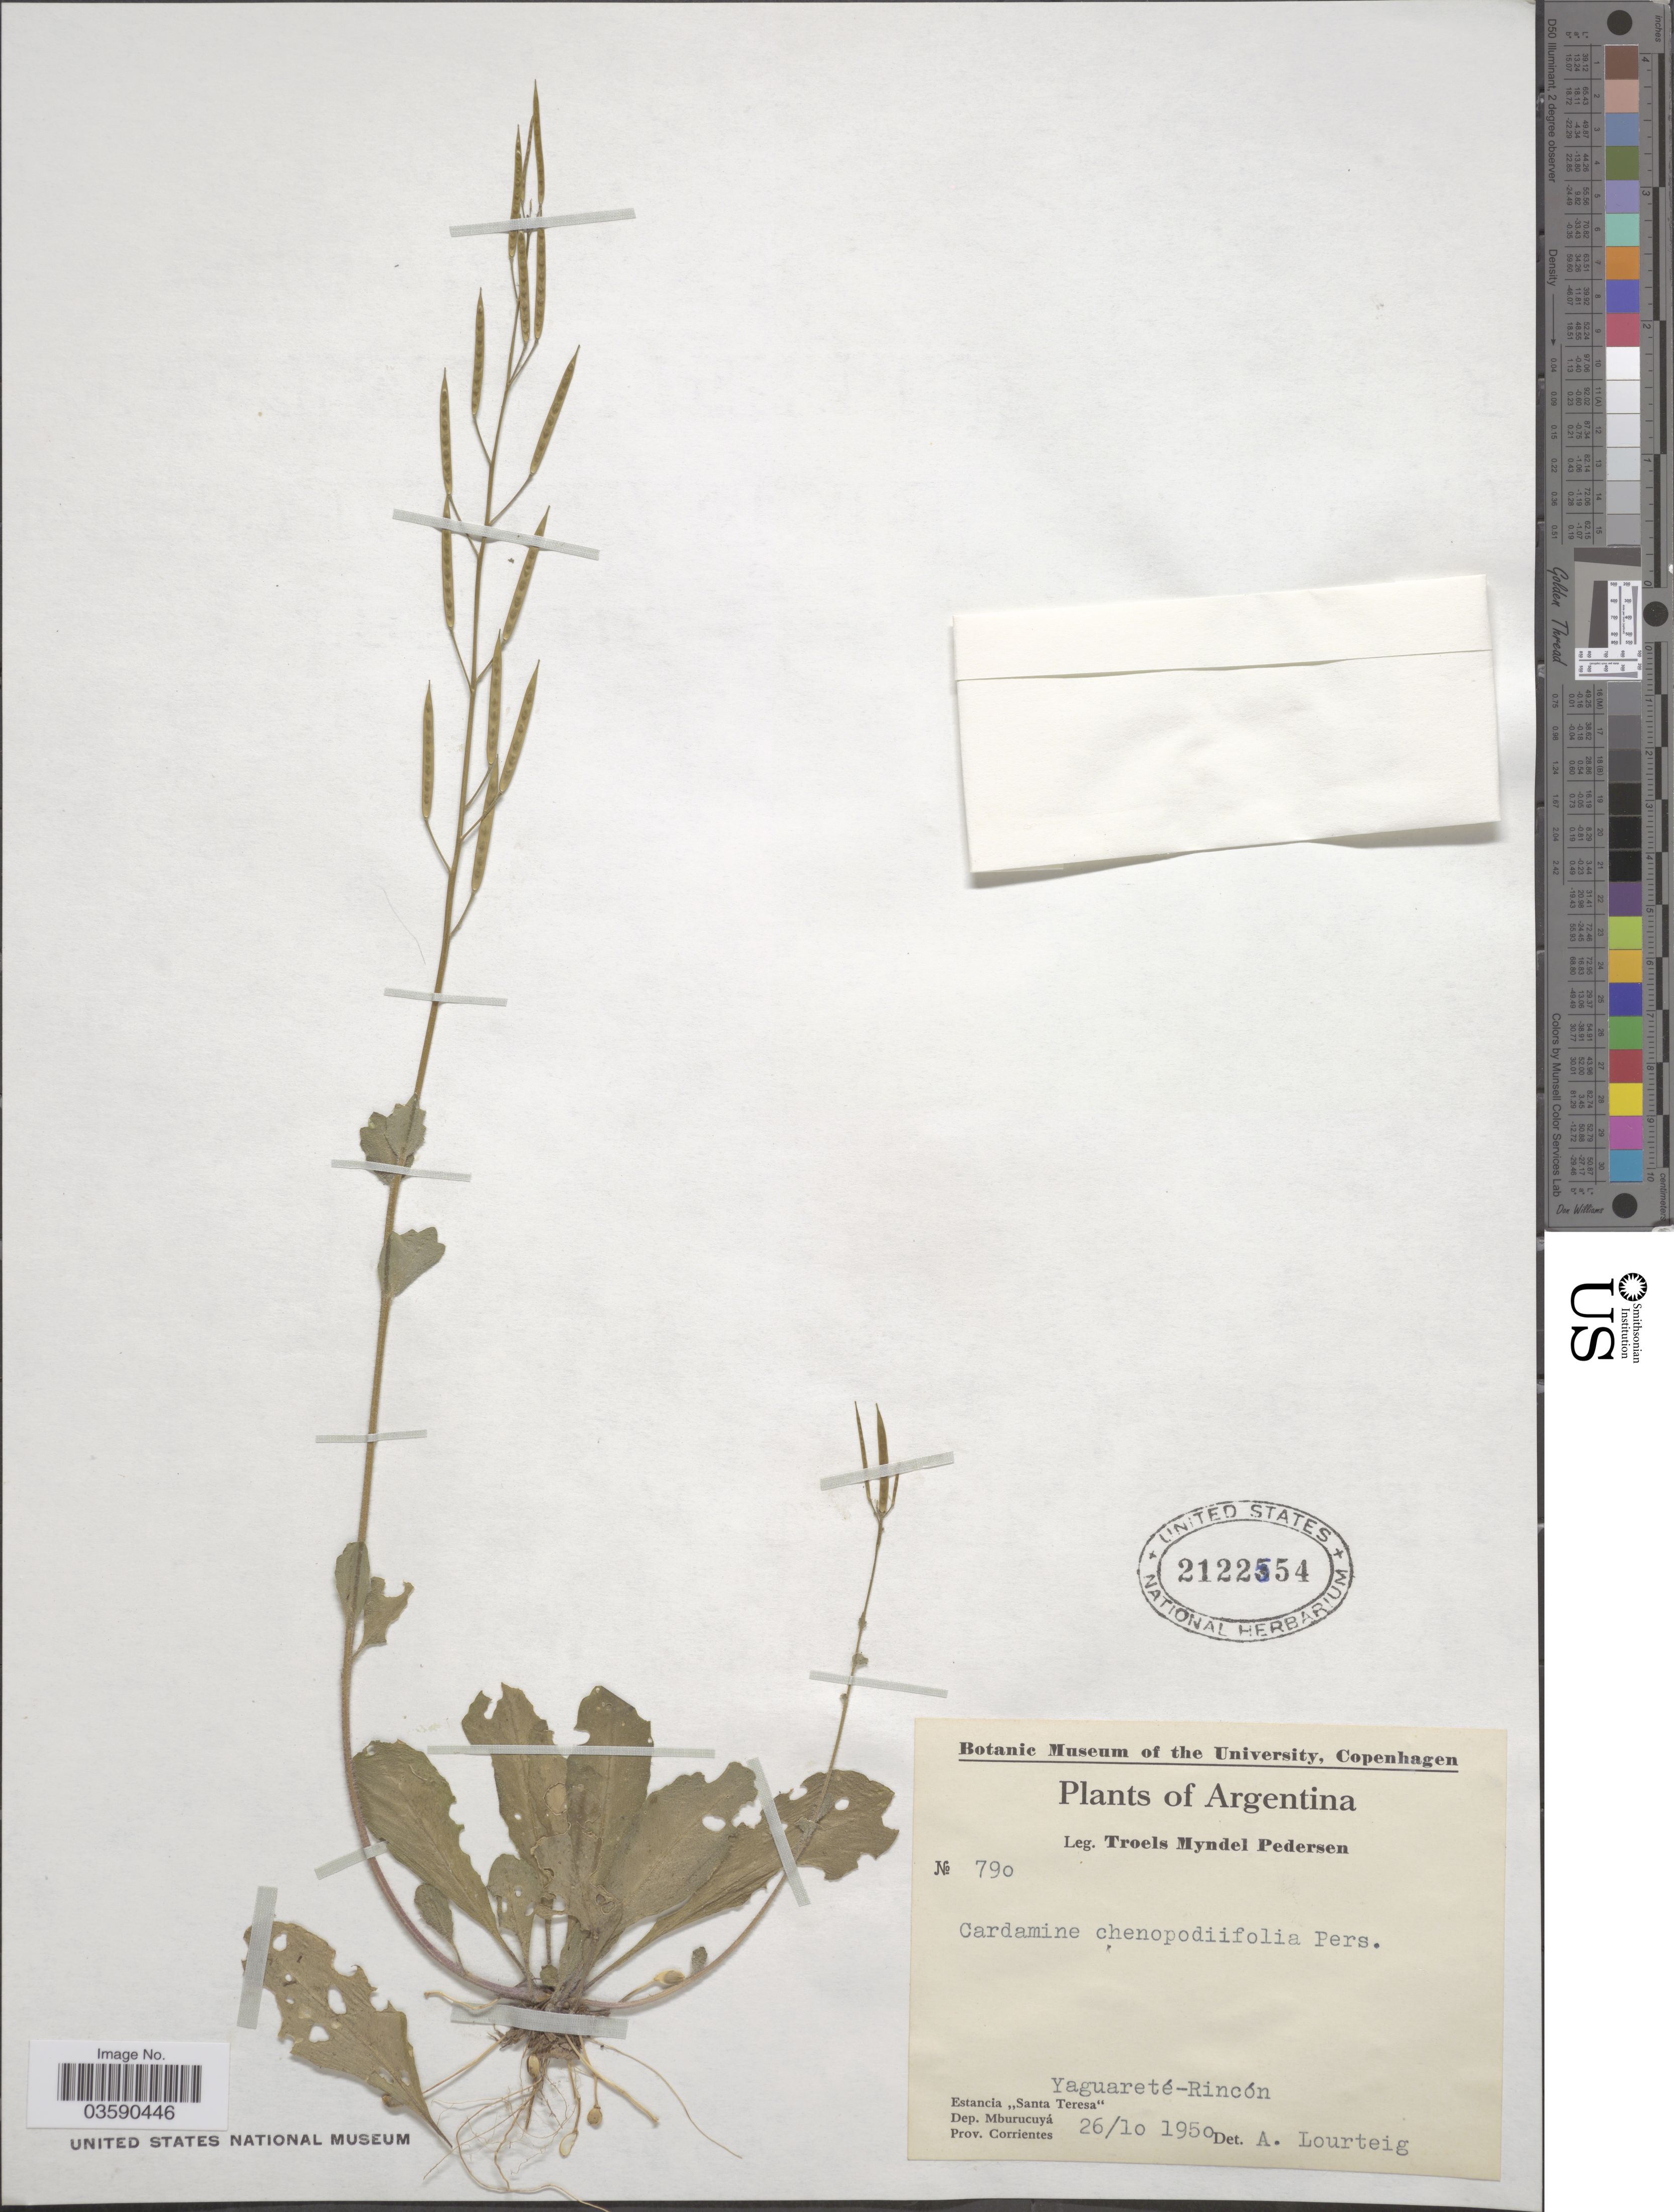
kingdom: Plantae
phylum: Tracheophyta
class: Magnoliopsida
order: Brassicales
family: Brassicaceae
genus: Cardamine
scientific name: Cardamine chenopodifolia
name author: Pers.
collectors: T. Pederson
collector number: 790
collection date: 1950-10-26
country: Argentina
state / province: Corrientes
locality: Yaguareté-Rincón; Estancia "Santa Teresa"; Dep. Mburucuyá.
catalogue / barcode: US 2122554